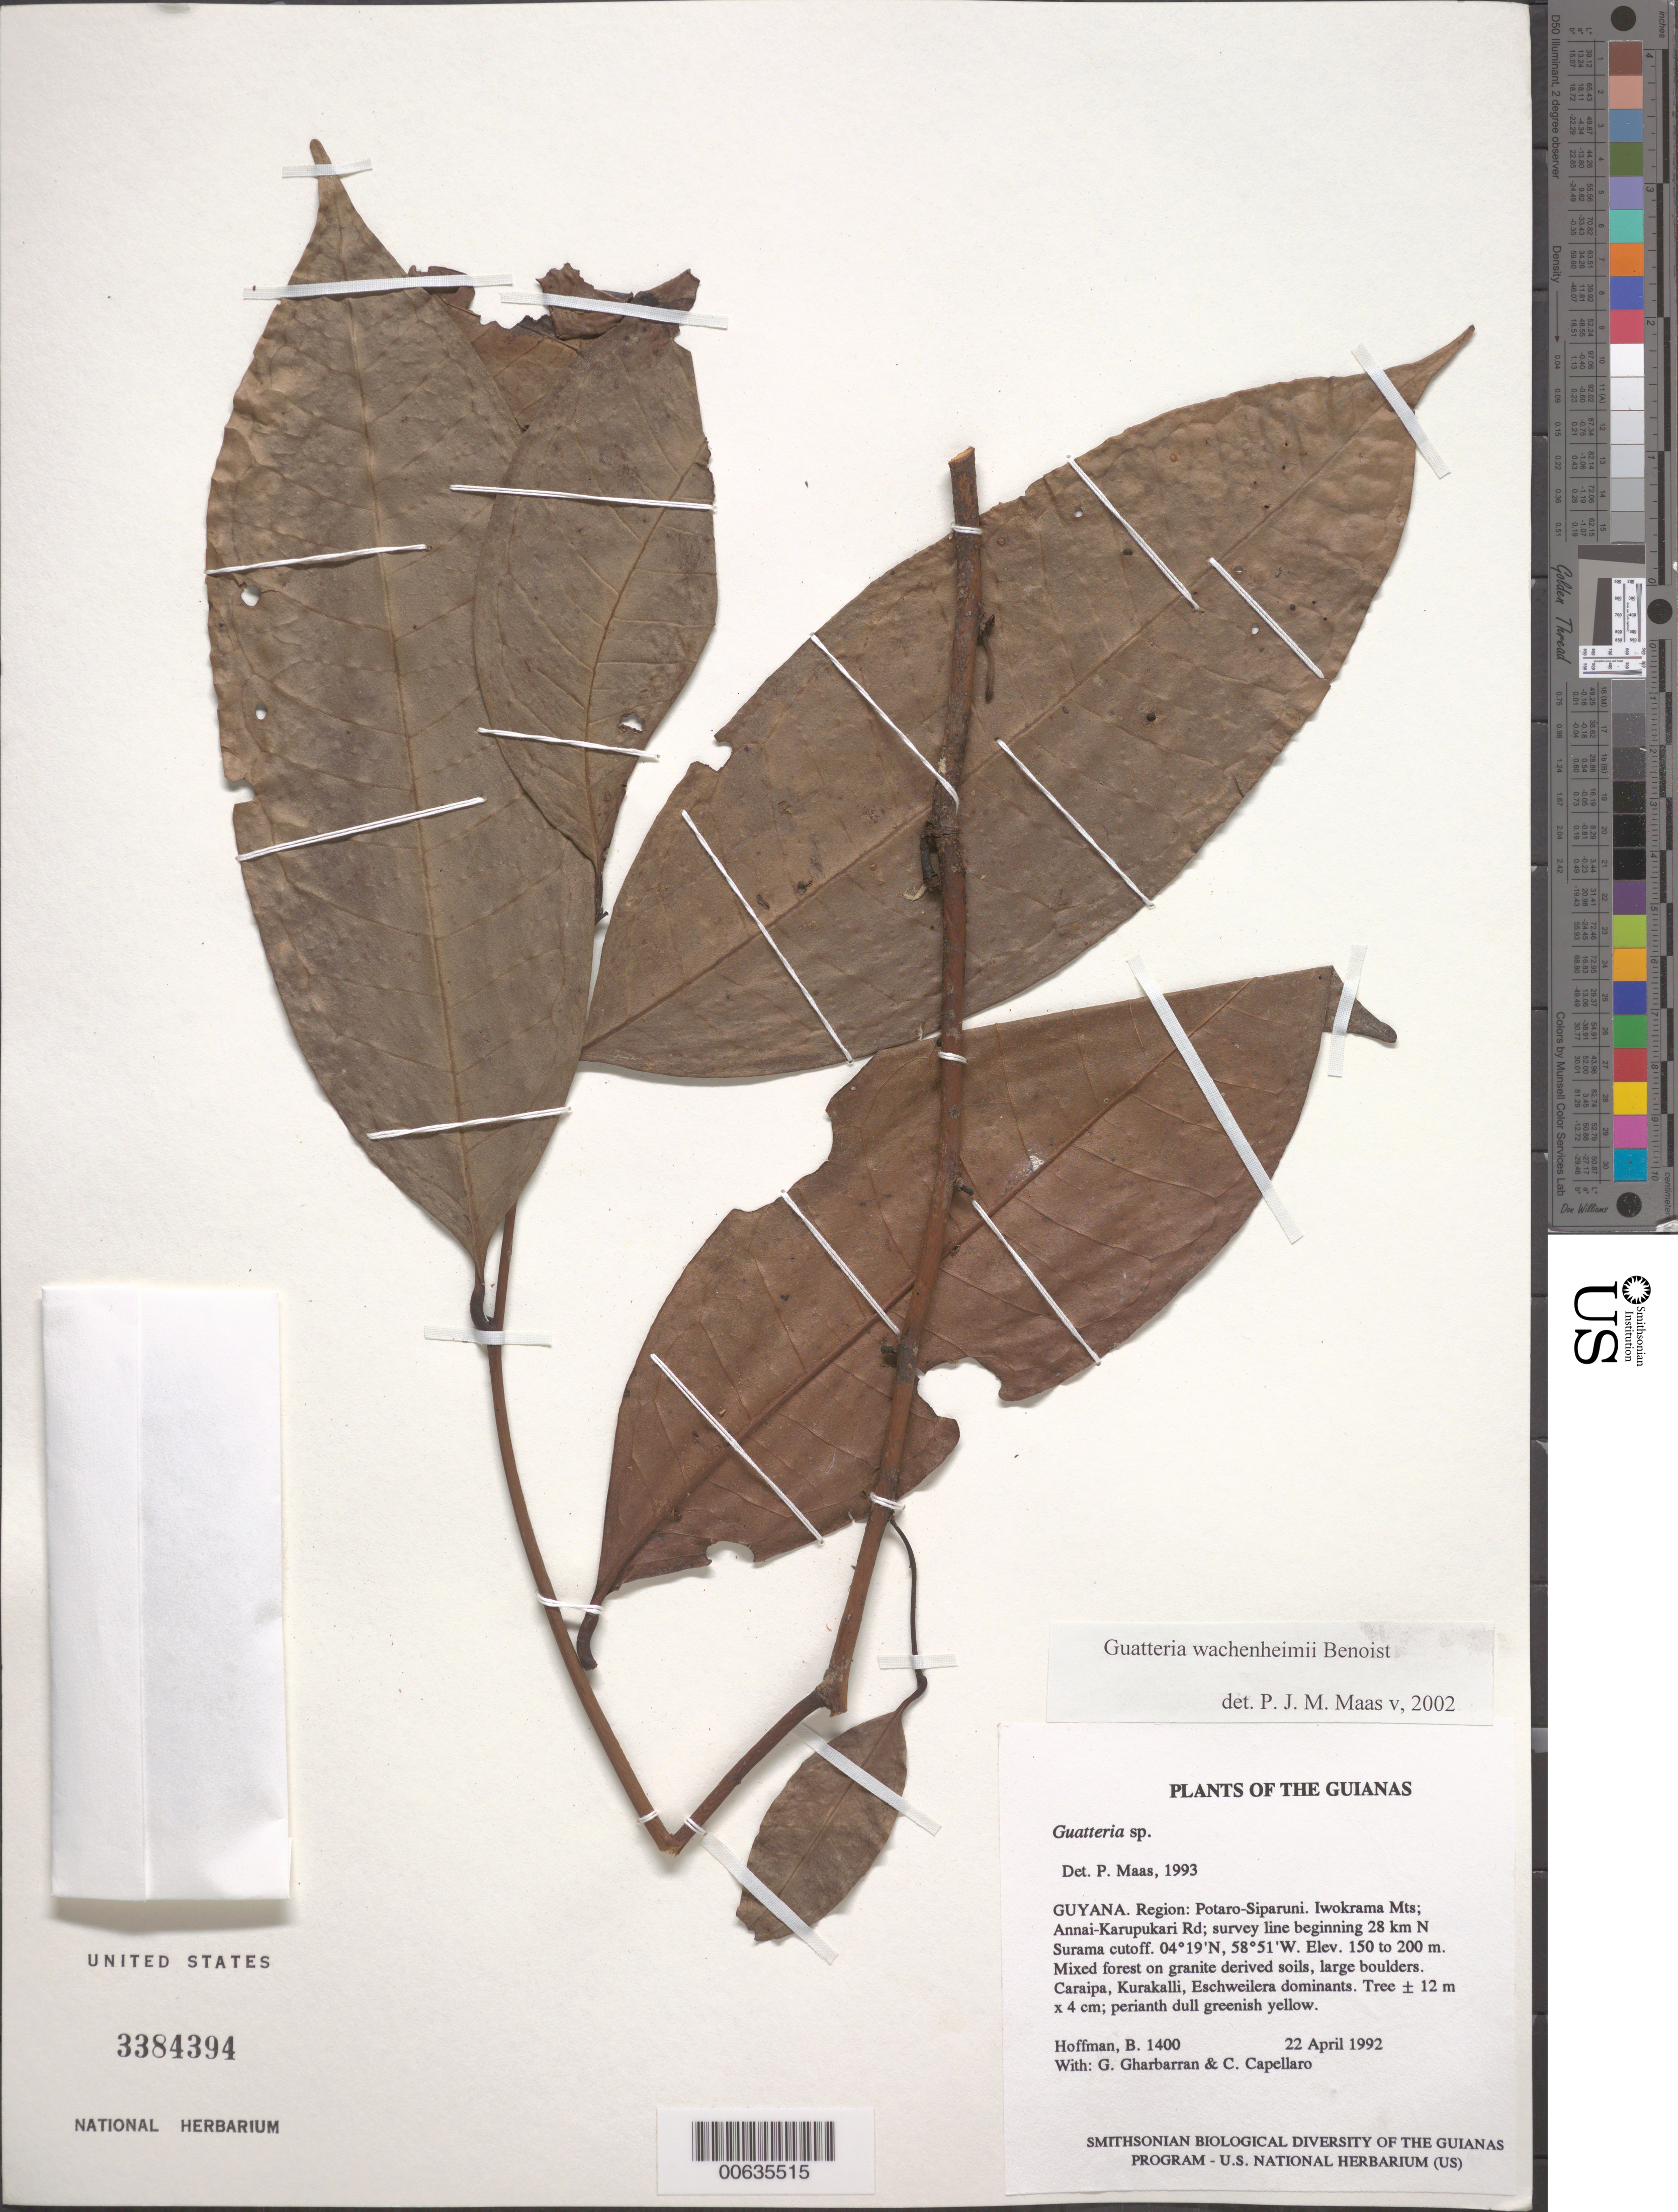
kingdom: Plantae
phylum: Tracheophyta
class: Magnoliopsida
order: Magnoliales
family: Annonaceae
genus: Guatteria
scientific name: Guatteria wachenheimii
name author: Benoist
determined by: Maas, Paul J. M.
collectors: B. Hoffman, G. Gharbarran & C. Capellaro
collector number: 1400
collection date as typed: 22 April 1992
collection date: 1992-04-22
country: Guyana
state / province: Potaro-Siparuni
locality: Iwokrama Mts; Annai-Karupukari Road; survey line beginning 28 km N of Surama cutoff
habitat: Mixed forest on granite derived soils, large boulders. Caraipa, Kurakalli, Eschweilera dominants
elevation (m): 150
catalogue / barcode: US 3384394